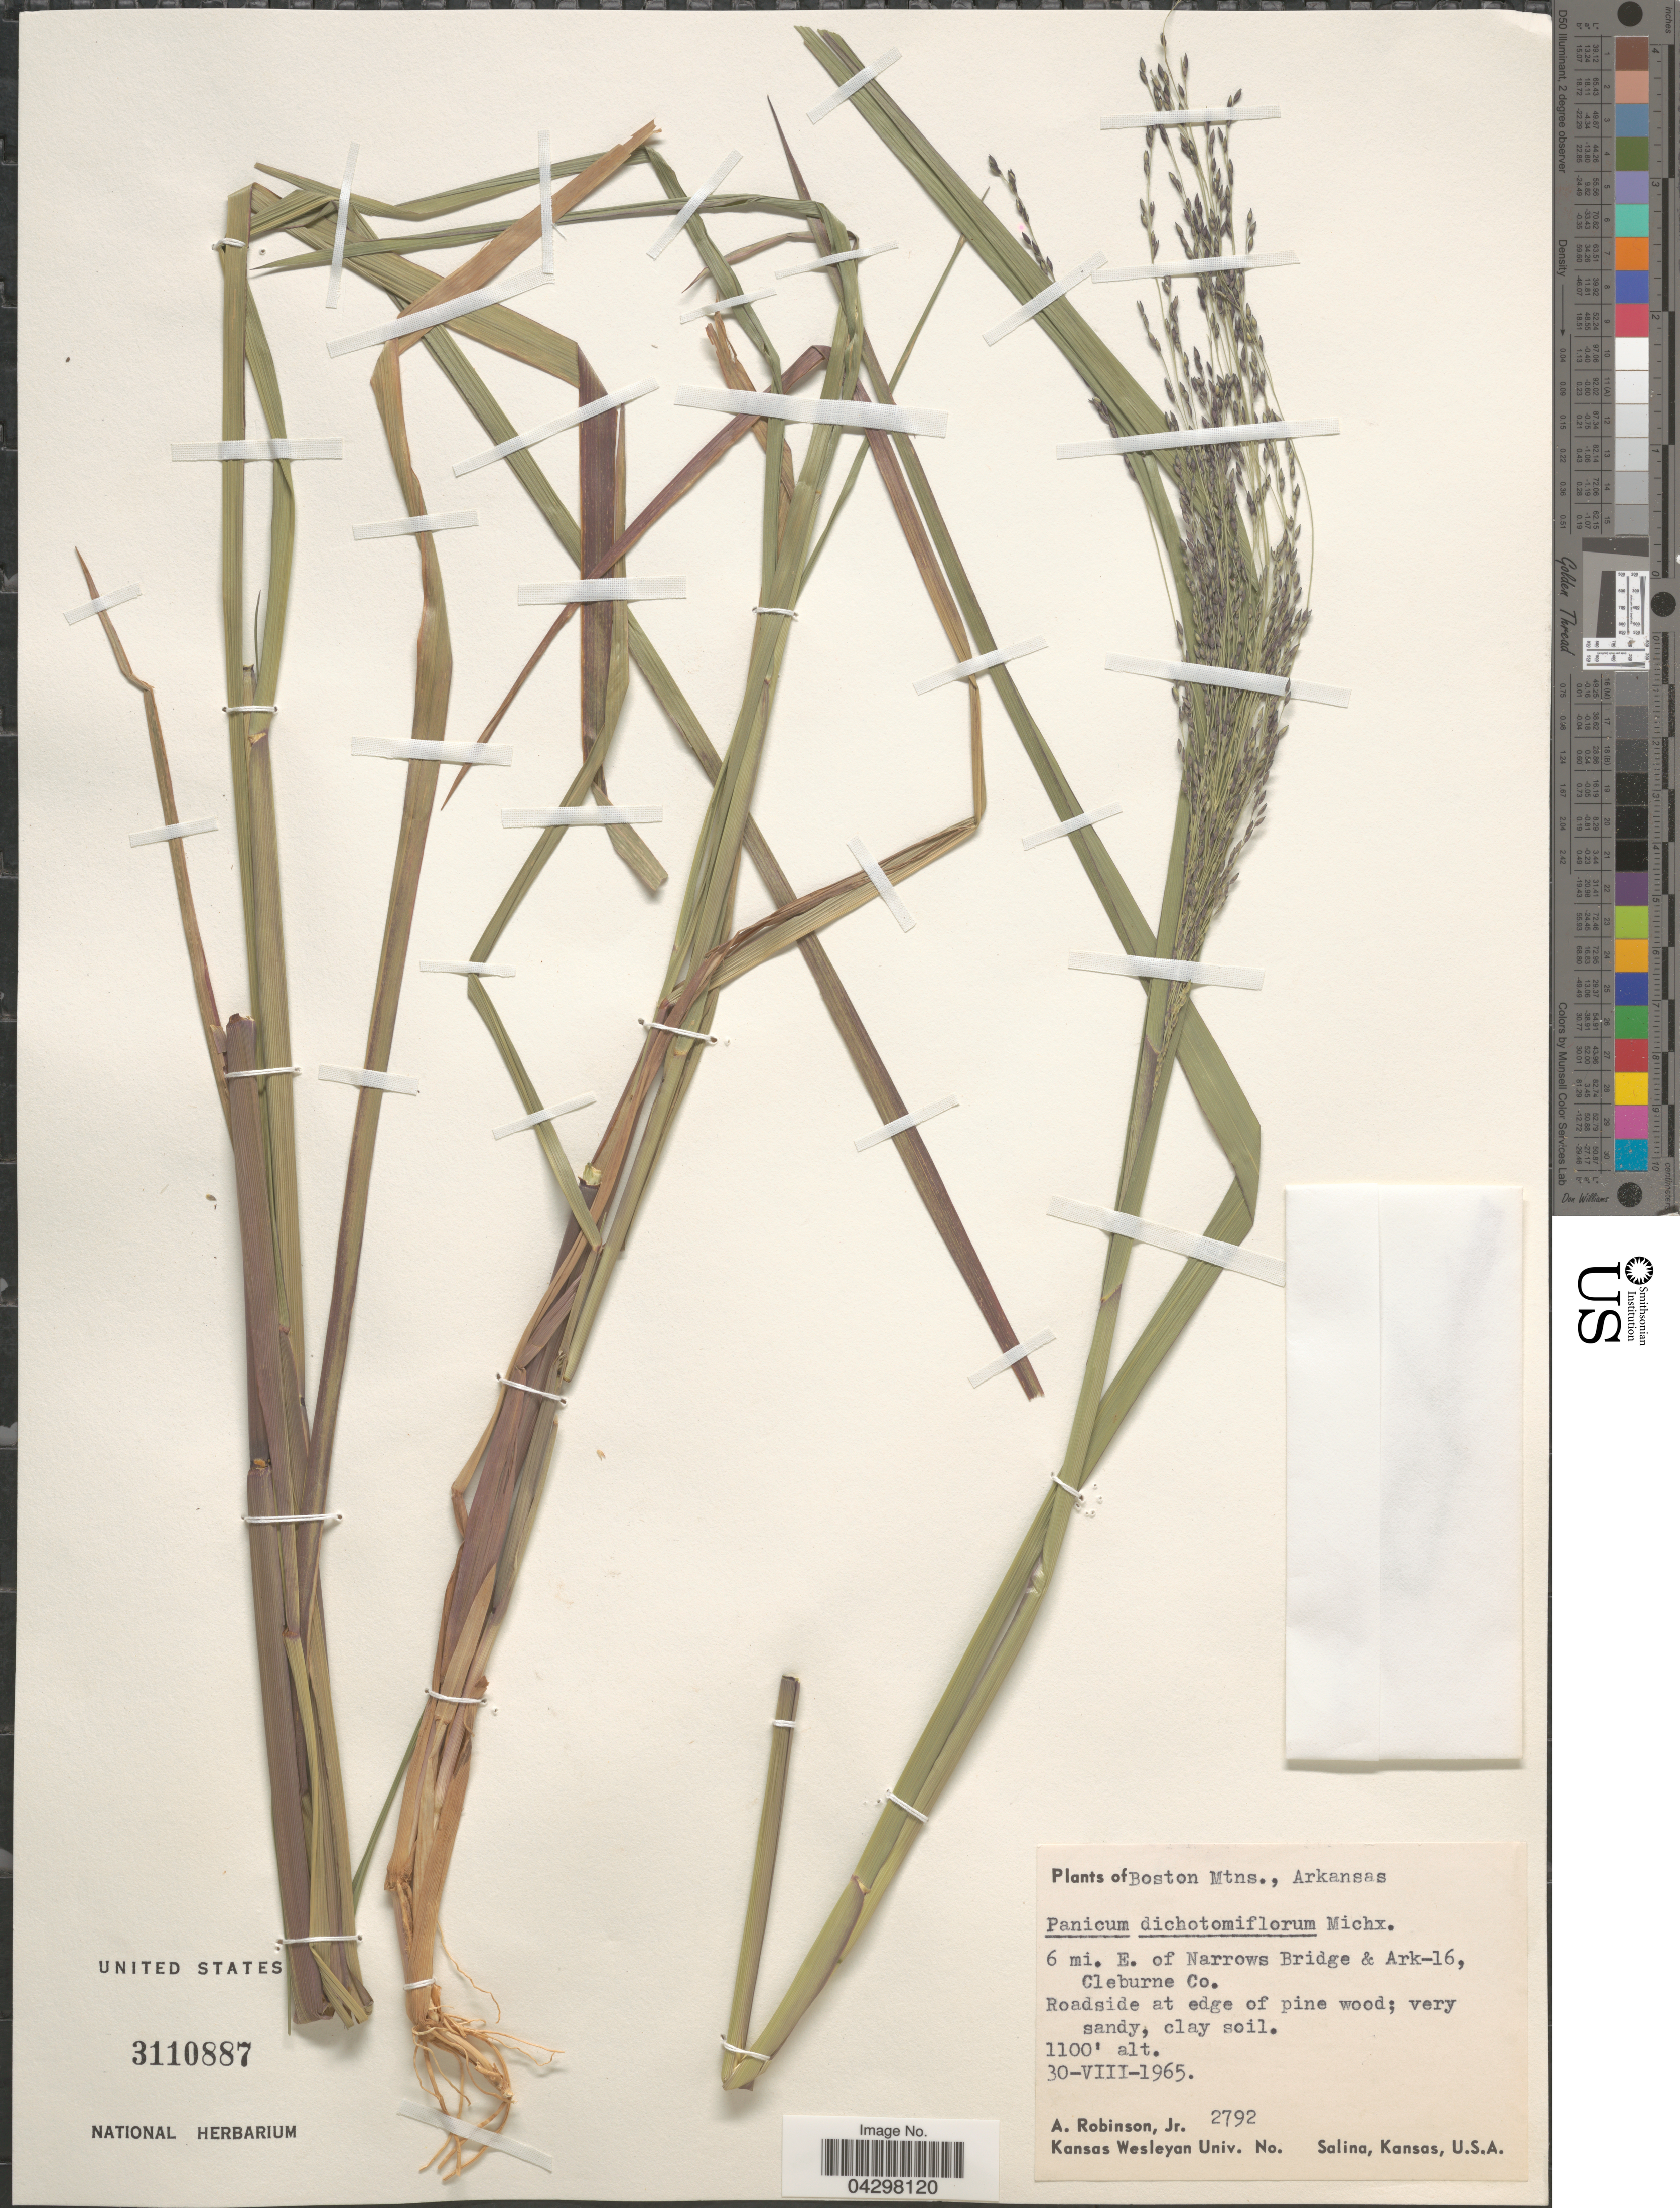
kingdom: Plantae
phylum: Tracheophyta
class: Liliopsida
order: Poales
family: Poaceae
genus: Panicum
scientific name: Panicum dichotomiflorum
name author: Michx.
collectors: A. Robinson Jr.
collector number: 2792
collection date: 1965-08-30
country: United States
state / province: Arkansas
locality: Boston Mtns. 6 mi. E. of Narrows Bridge & Ark-16, Cleburne Co.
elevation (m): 335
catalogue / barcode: US 3110887